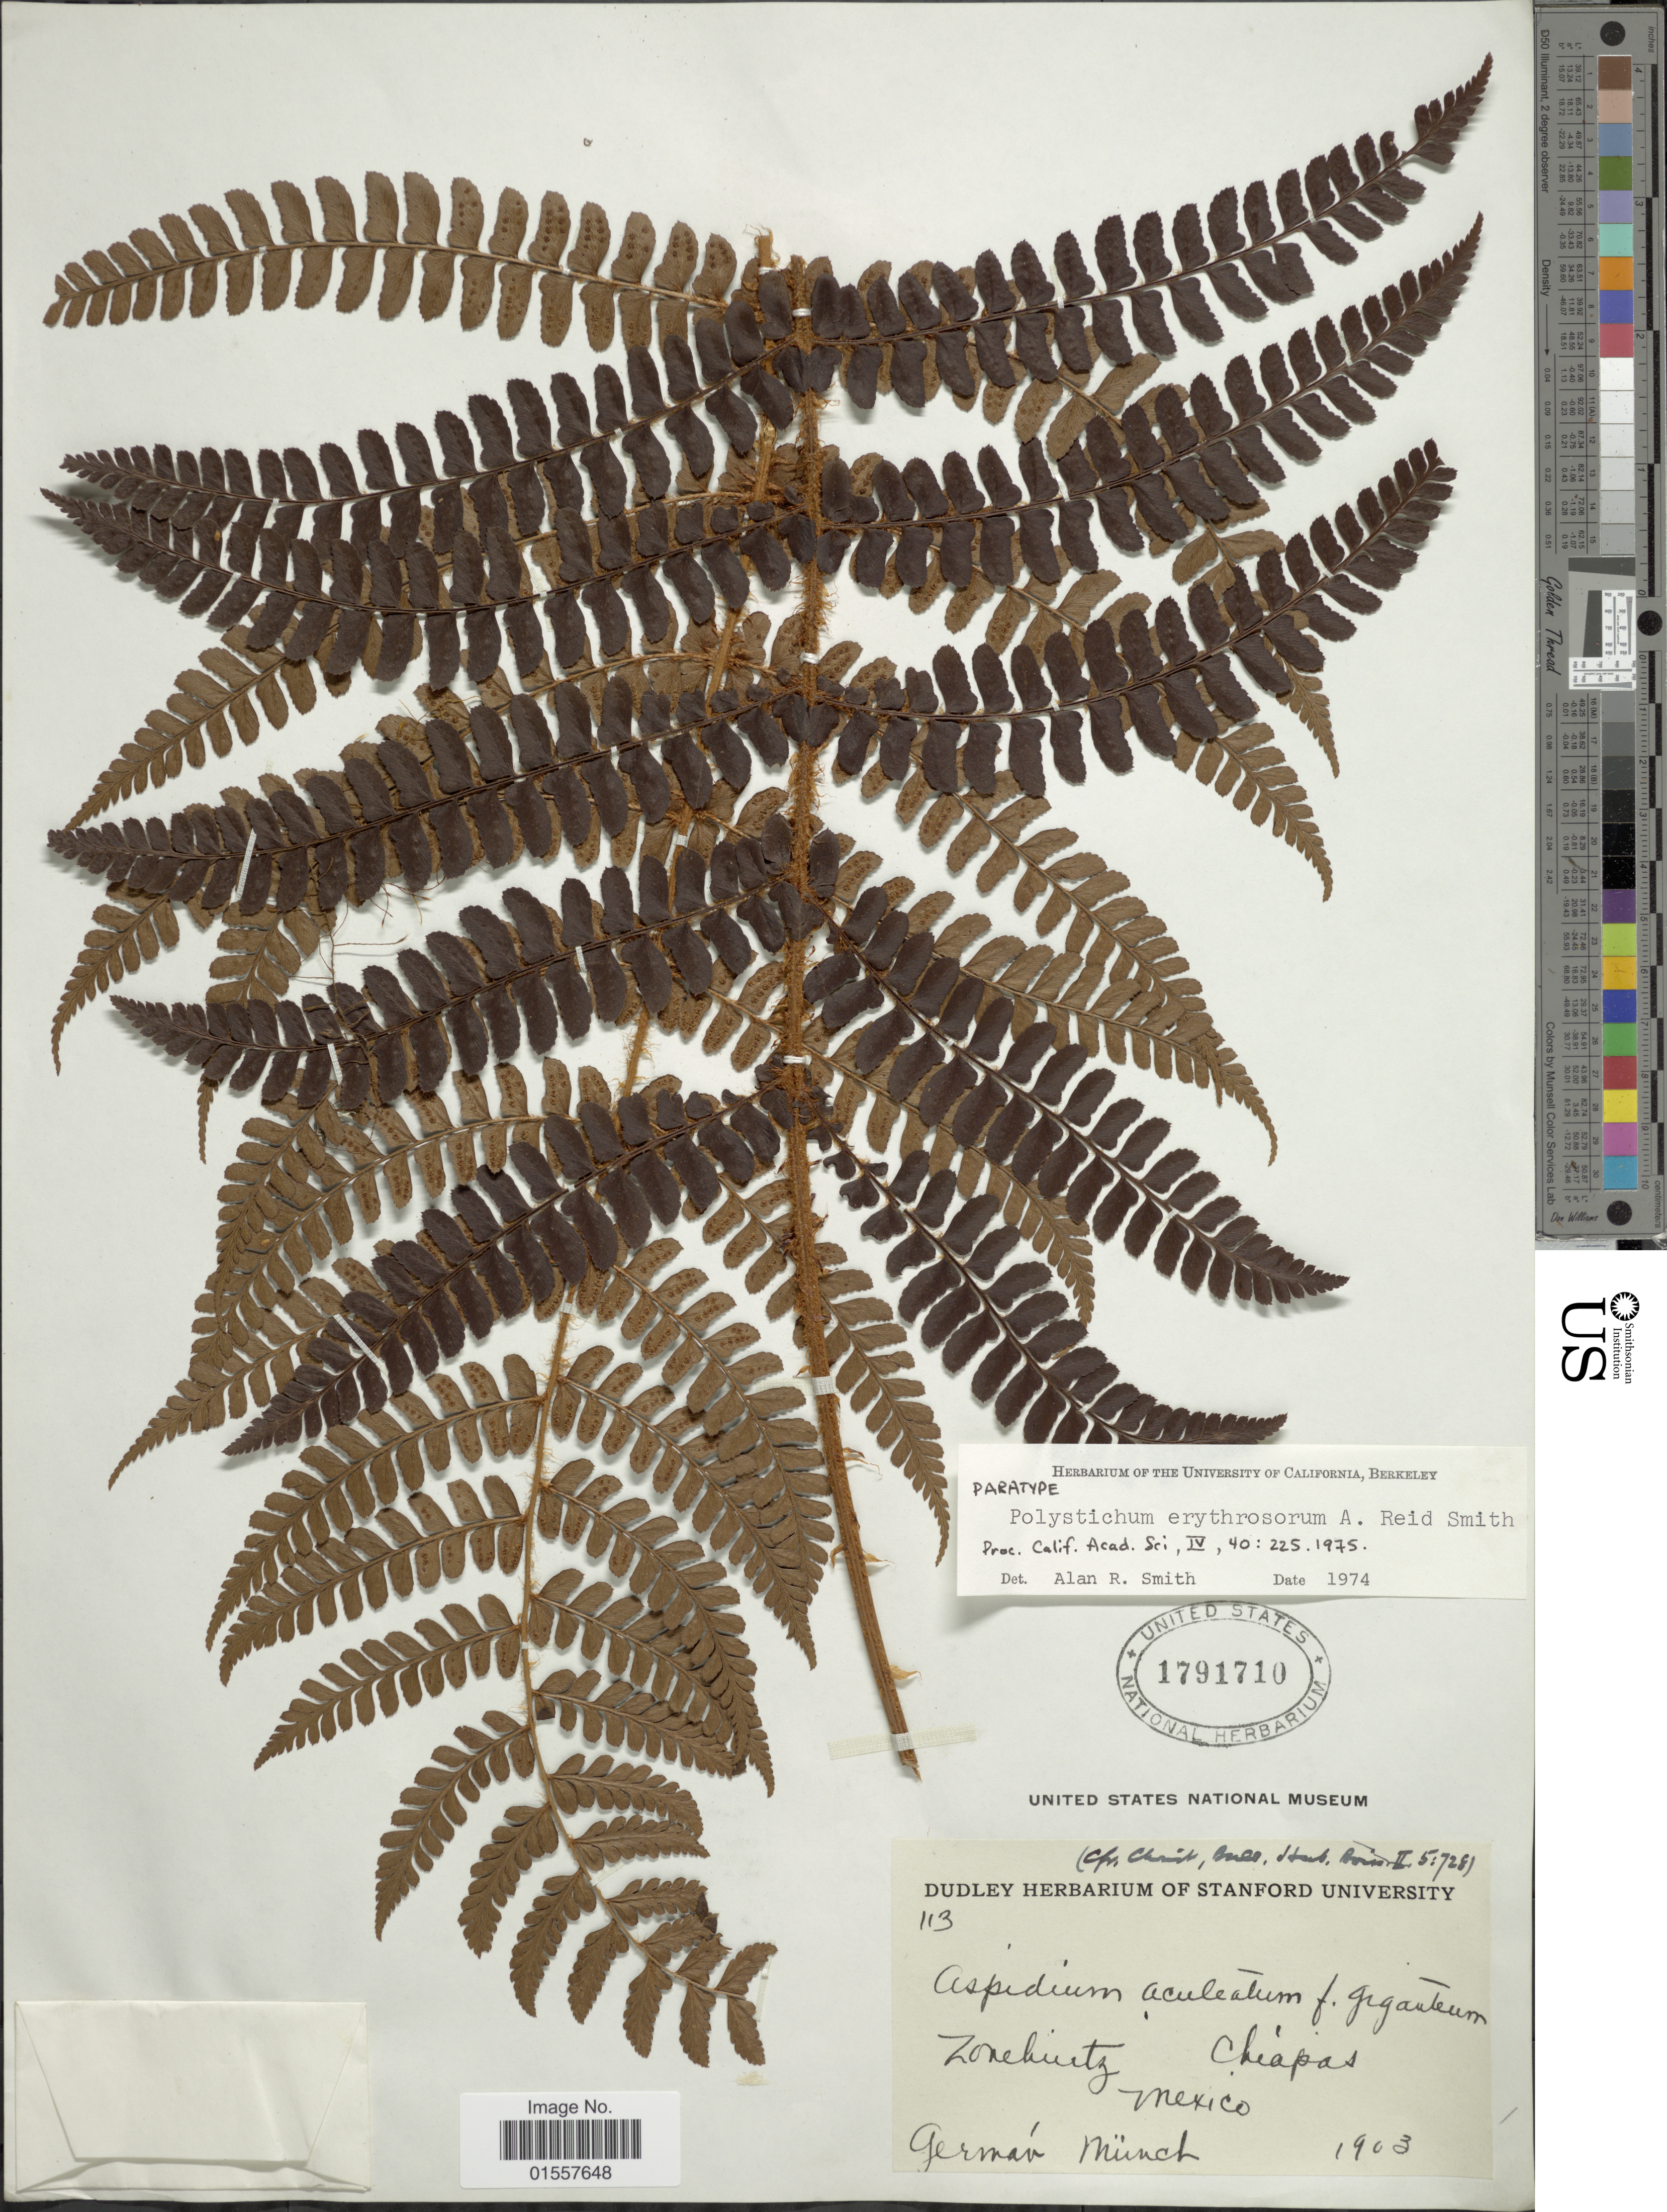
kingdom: Plantae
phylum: Tracheophyta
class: Polypodiopsida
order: Polypodiales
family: Dryopteridaceae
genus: Polystichum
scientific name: Polystichum erythrosorum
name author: A.R. Sm.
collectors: G. Munch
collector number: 113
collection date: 1903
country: Mexico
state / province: Chiapas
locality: Zontehuitz, Chiapas, Mexico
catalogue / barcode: US 1791710